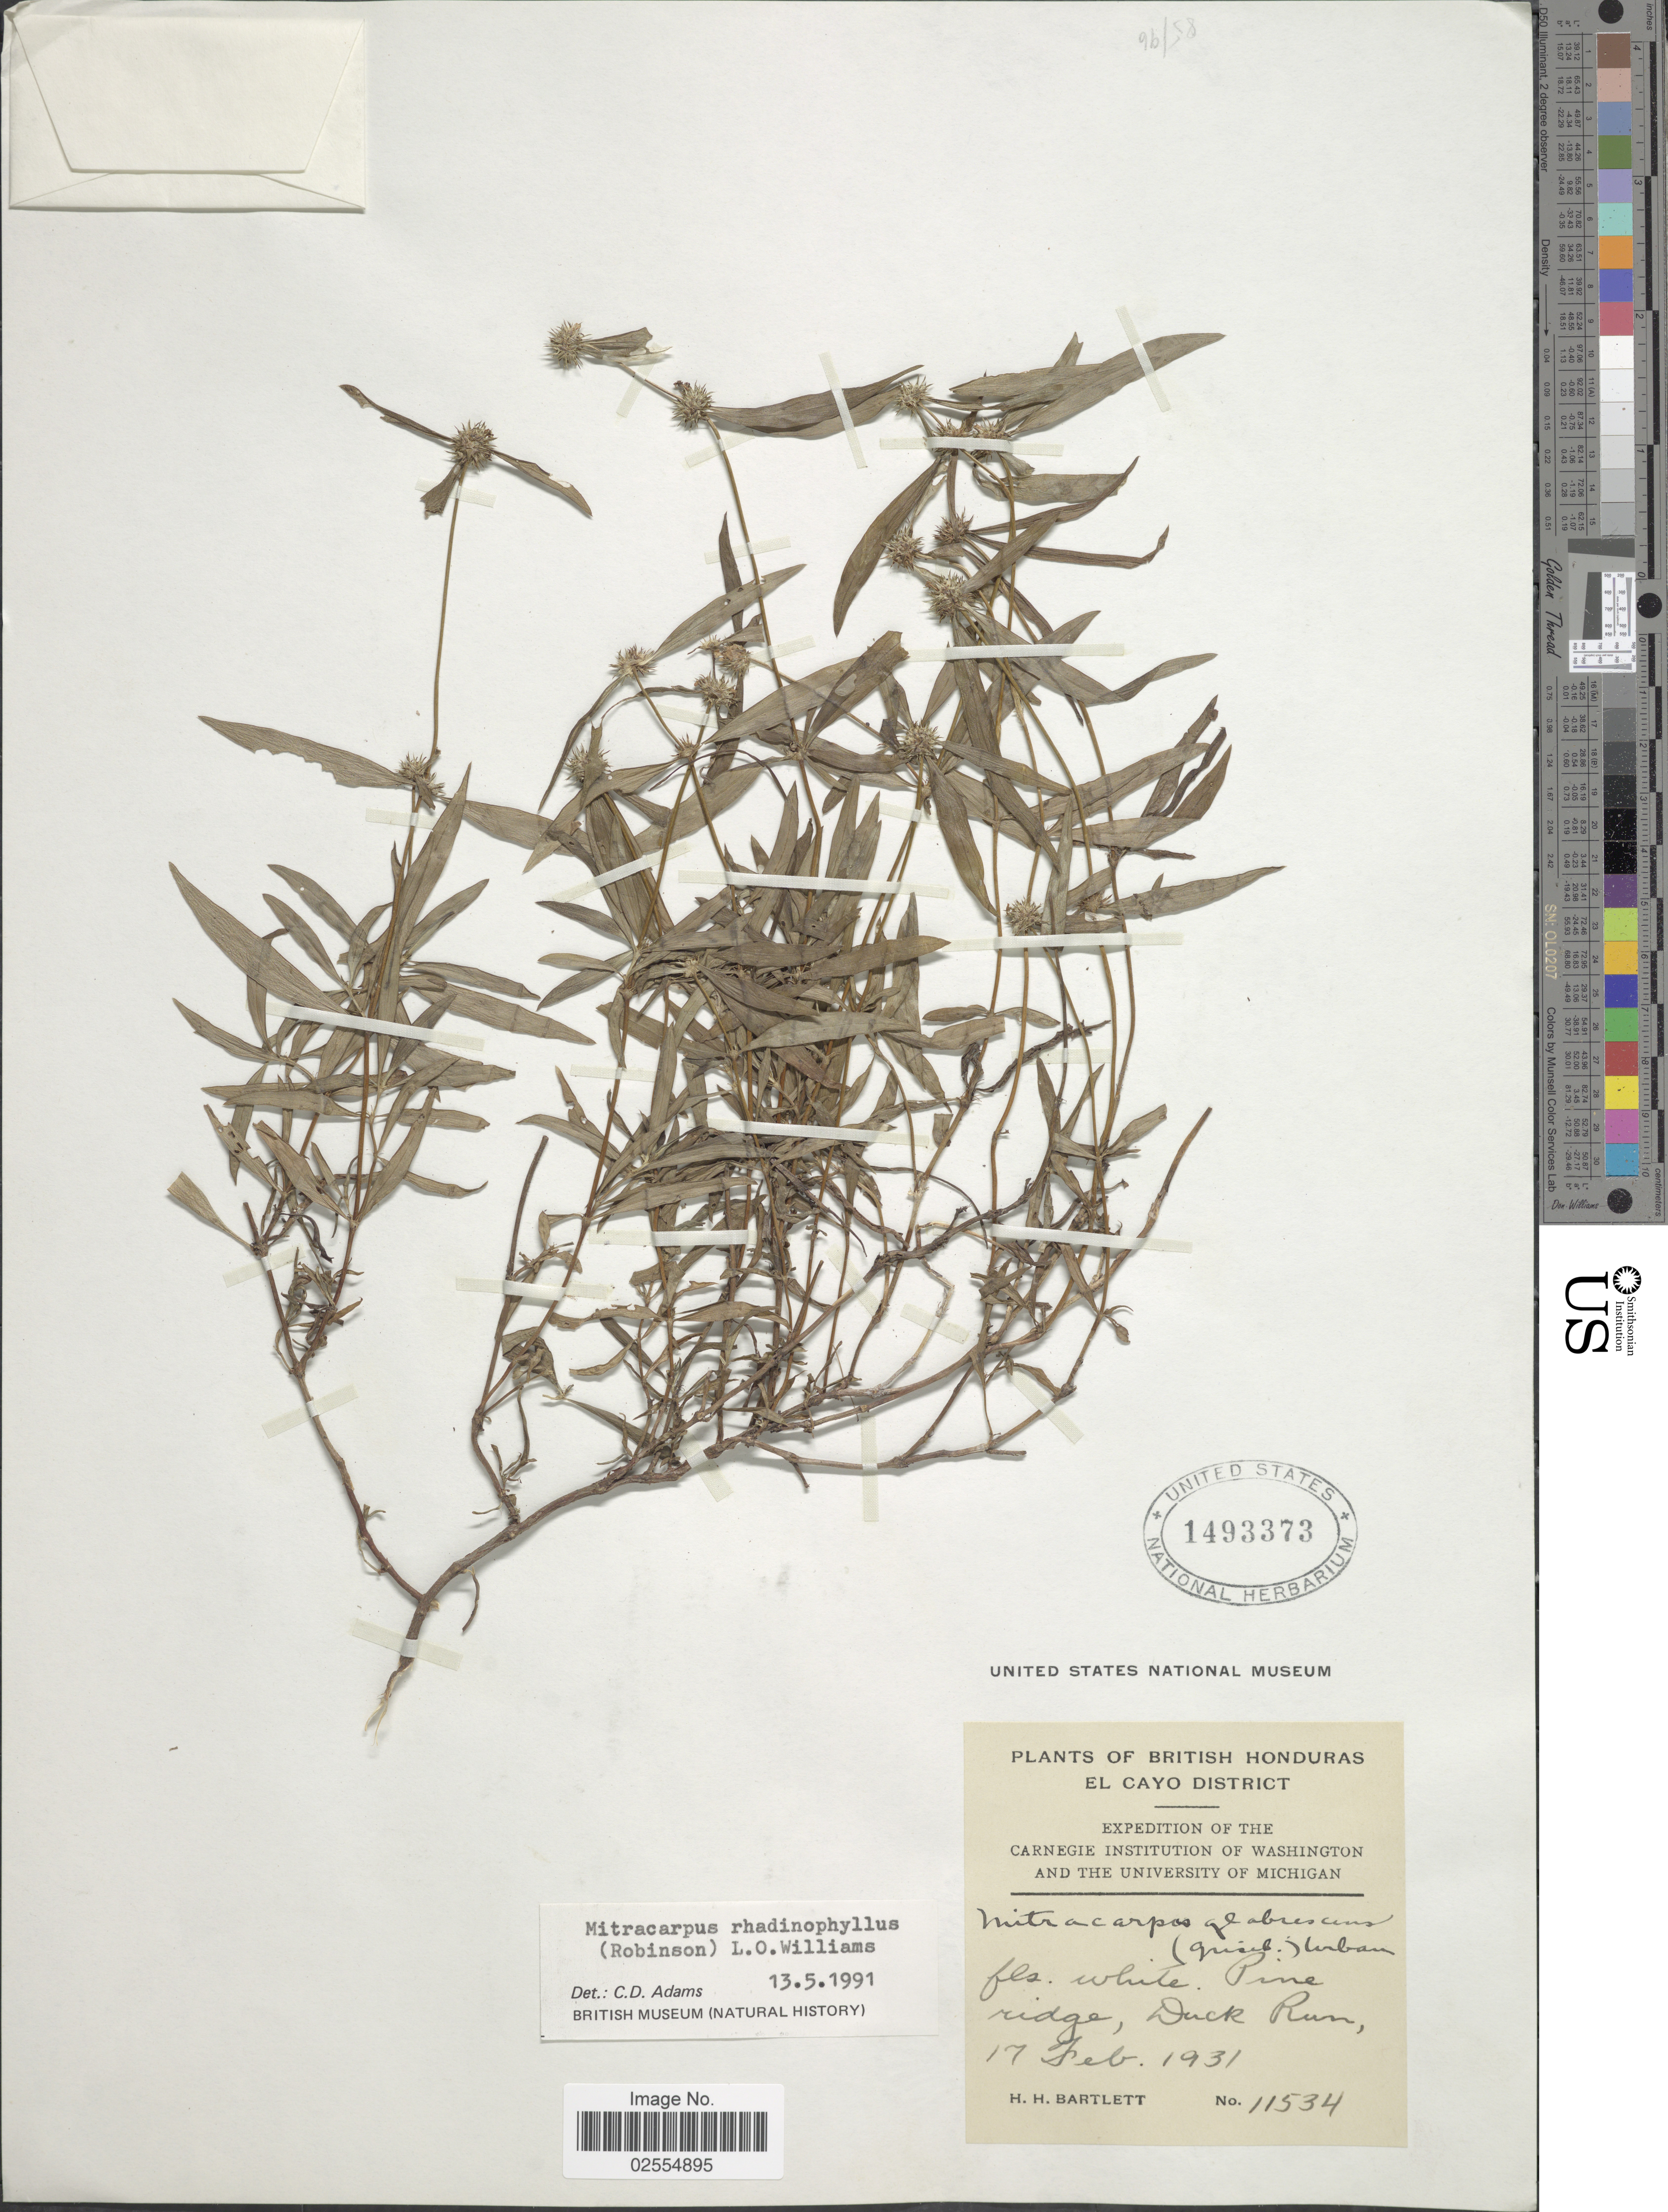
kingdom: Plantae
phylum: Tracheophyta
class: Magnoliopsida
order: Gentianales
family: Rubiaceae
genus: Mitracarpus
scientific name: Mitracarpus rhadinophyllus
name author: (B.L. Rob.) L.O. Williams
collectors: H. H. Bartlett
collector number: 11534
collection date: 1931-02-17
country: Belize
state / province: Cayo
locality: Pine ridge, Duck Run. British Honduras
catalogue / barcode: US 1493373